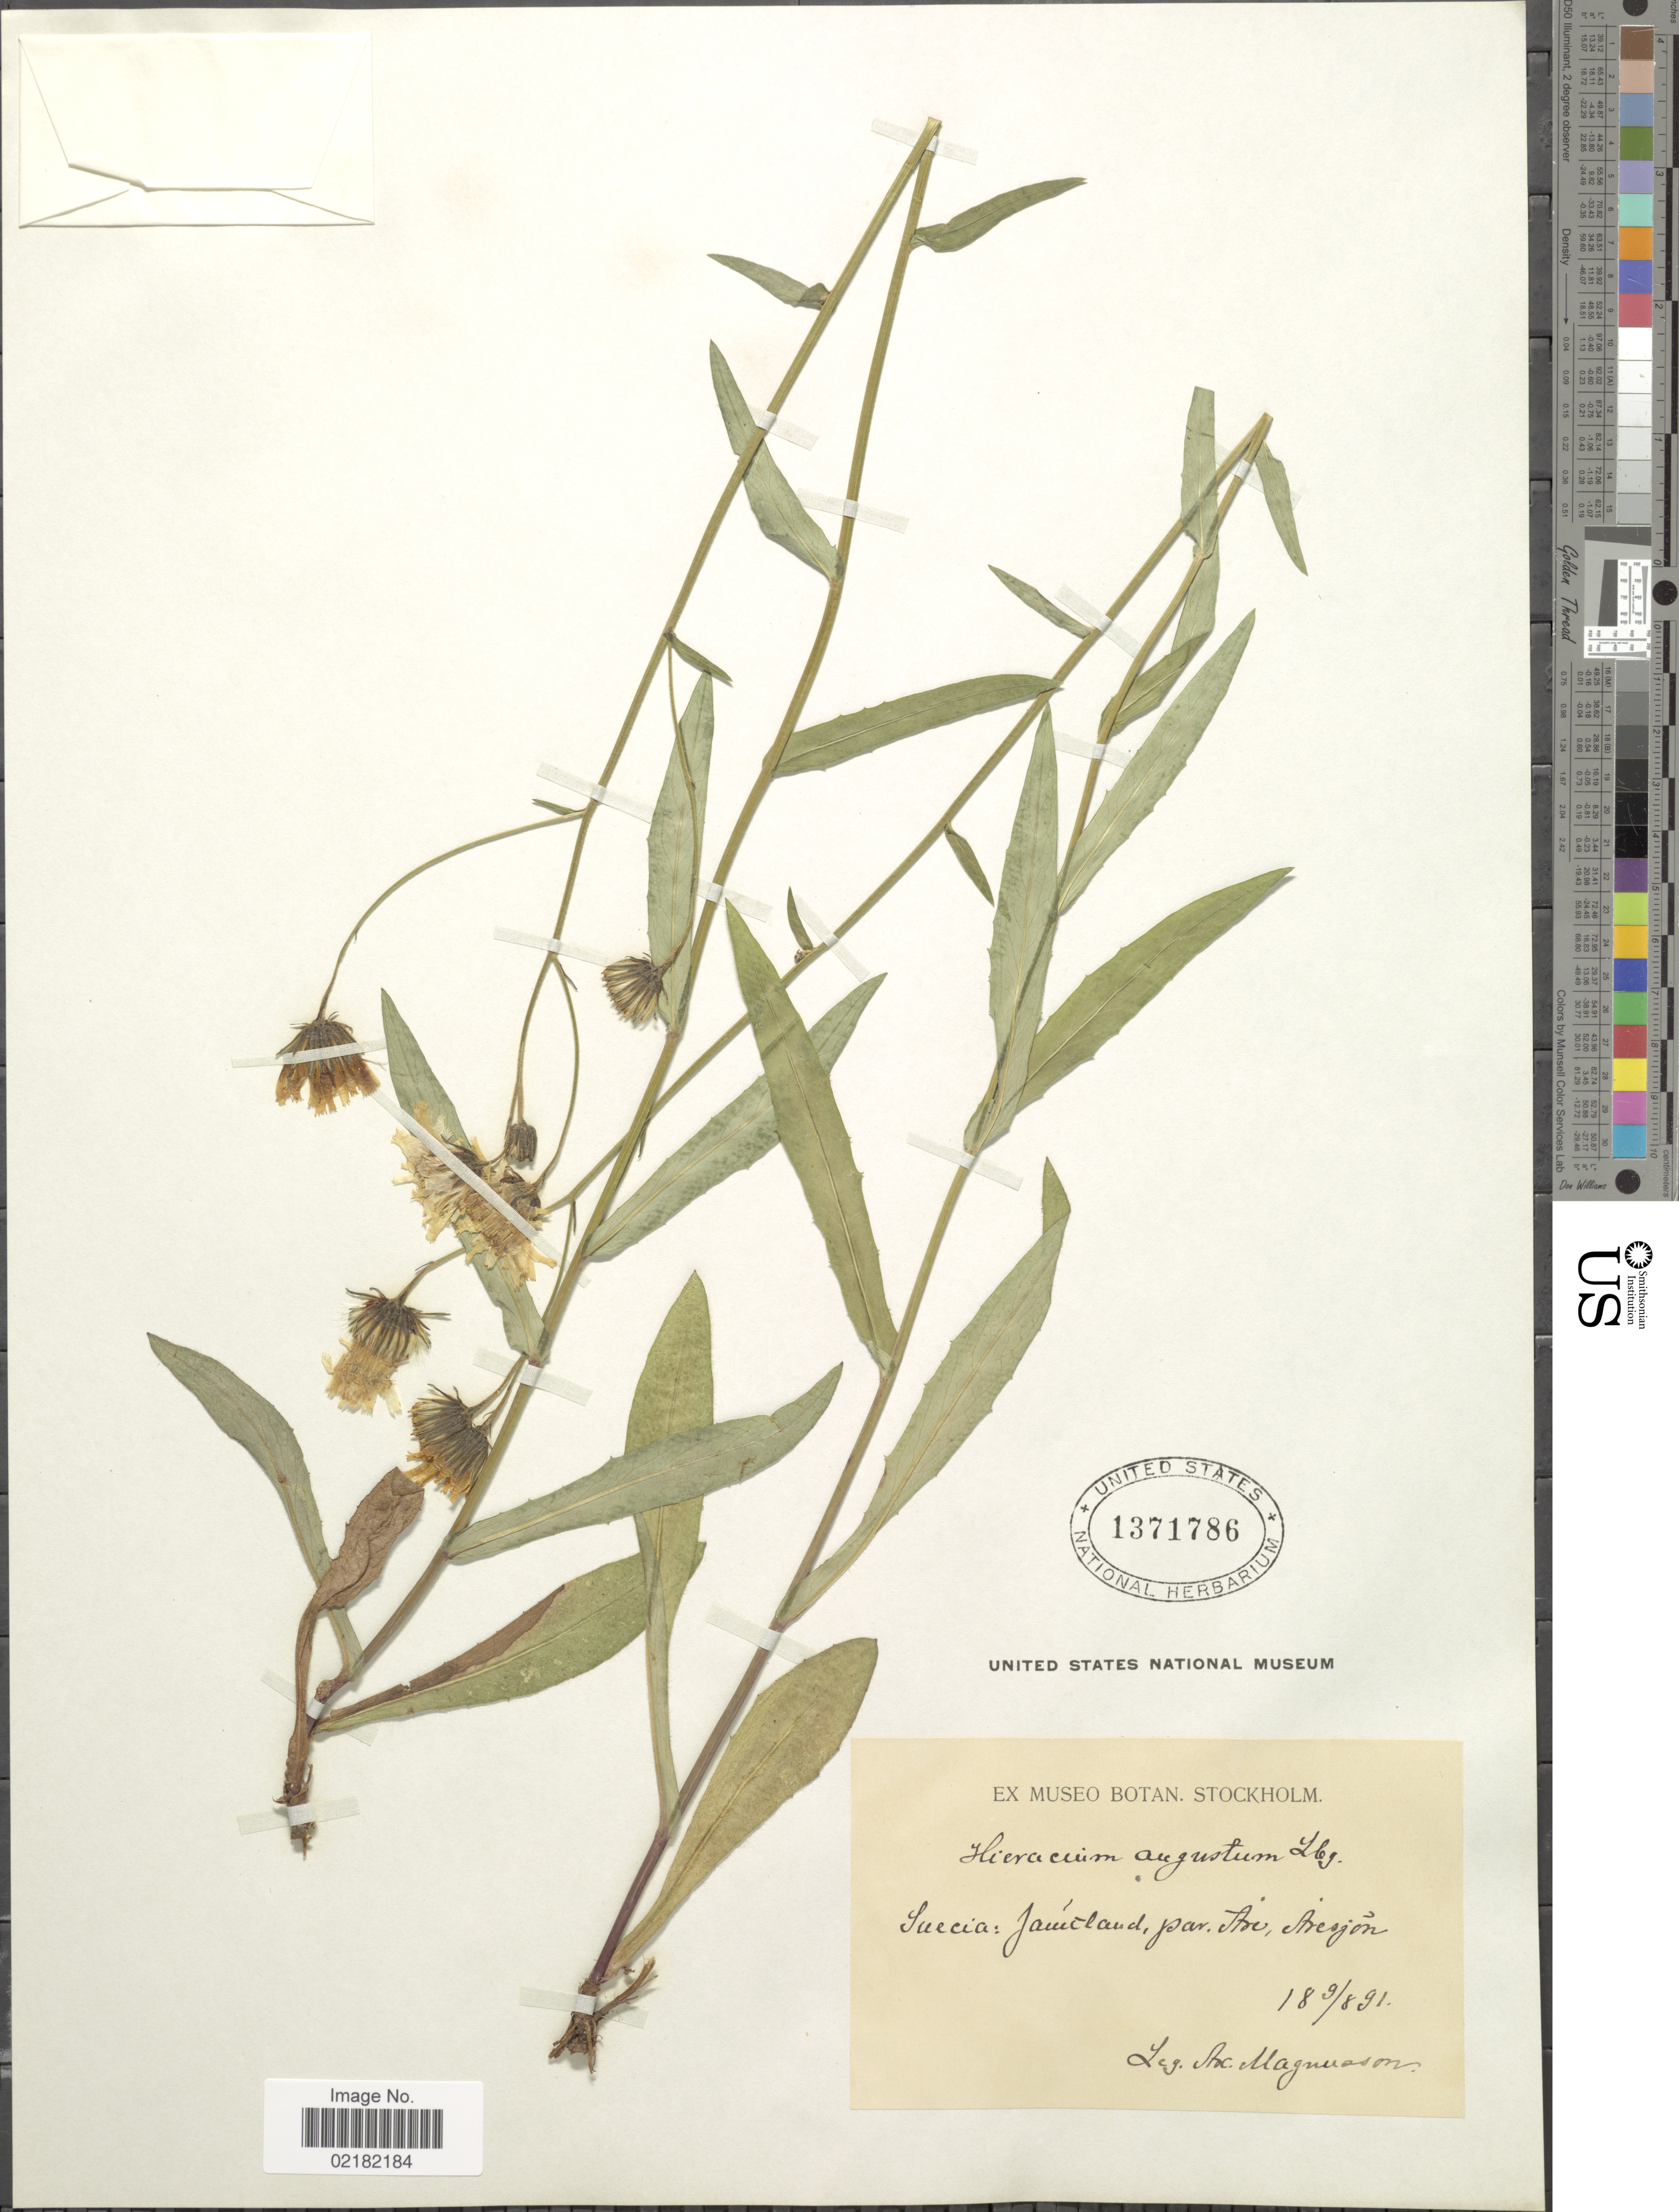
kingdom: Plantae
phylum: Tracheophyta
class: Magnoliopsida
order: Asterales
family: Asteraceae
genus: Hieracium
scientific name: Hieracium angustatum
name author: Lindeb.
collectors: A. Magnusson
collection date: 1891-08-09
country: Sweden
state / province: Jämtland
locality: Par. Åre, Åresjön.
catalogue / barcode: US 1371786